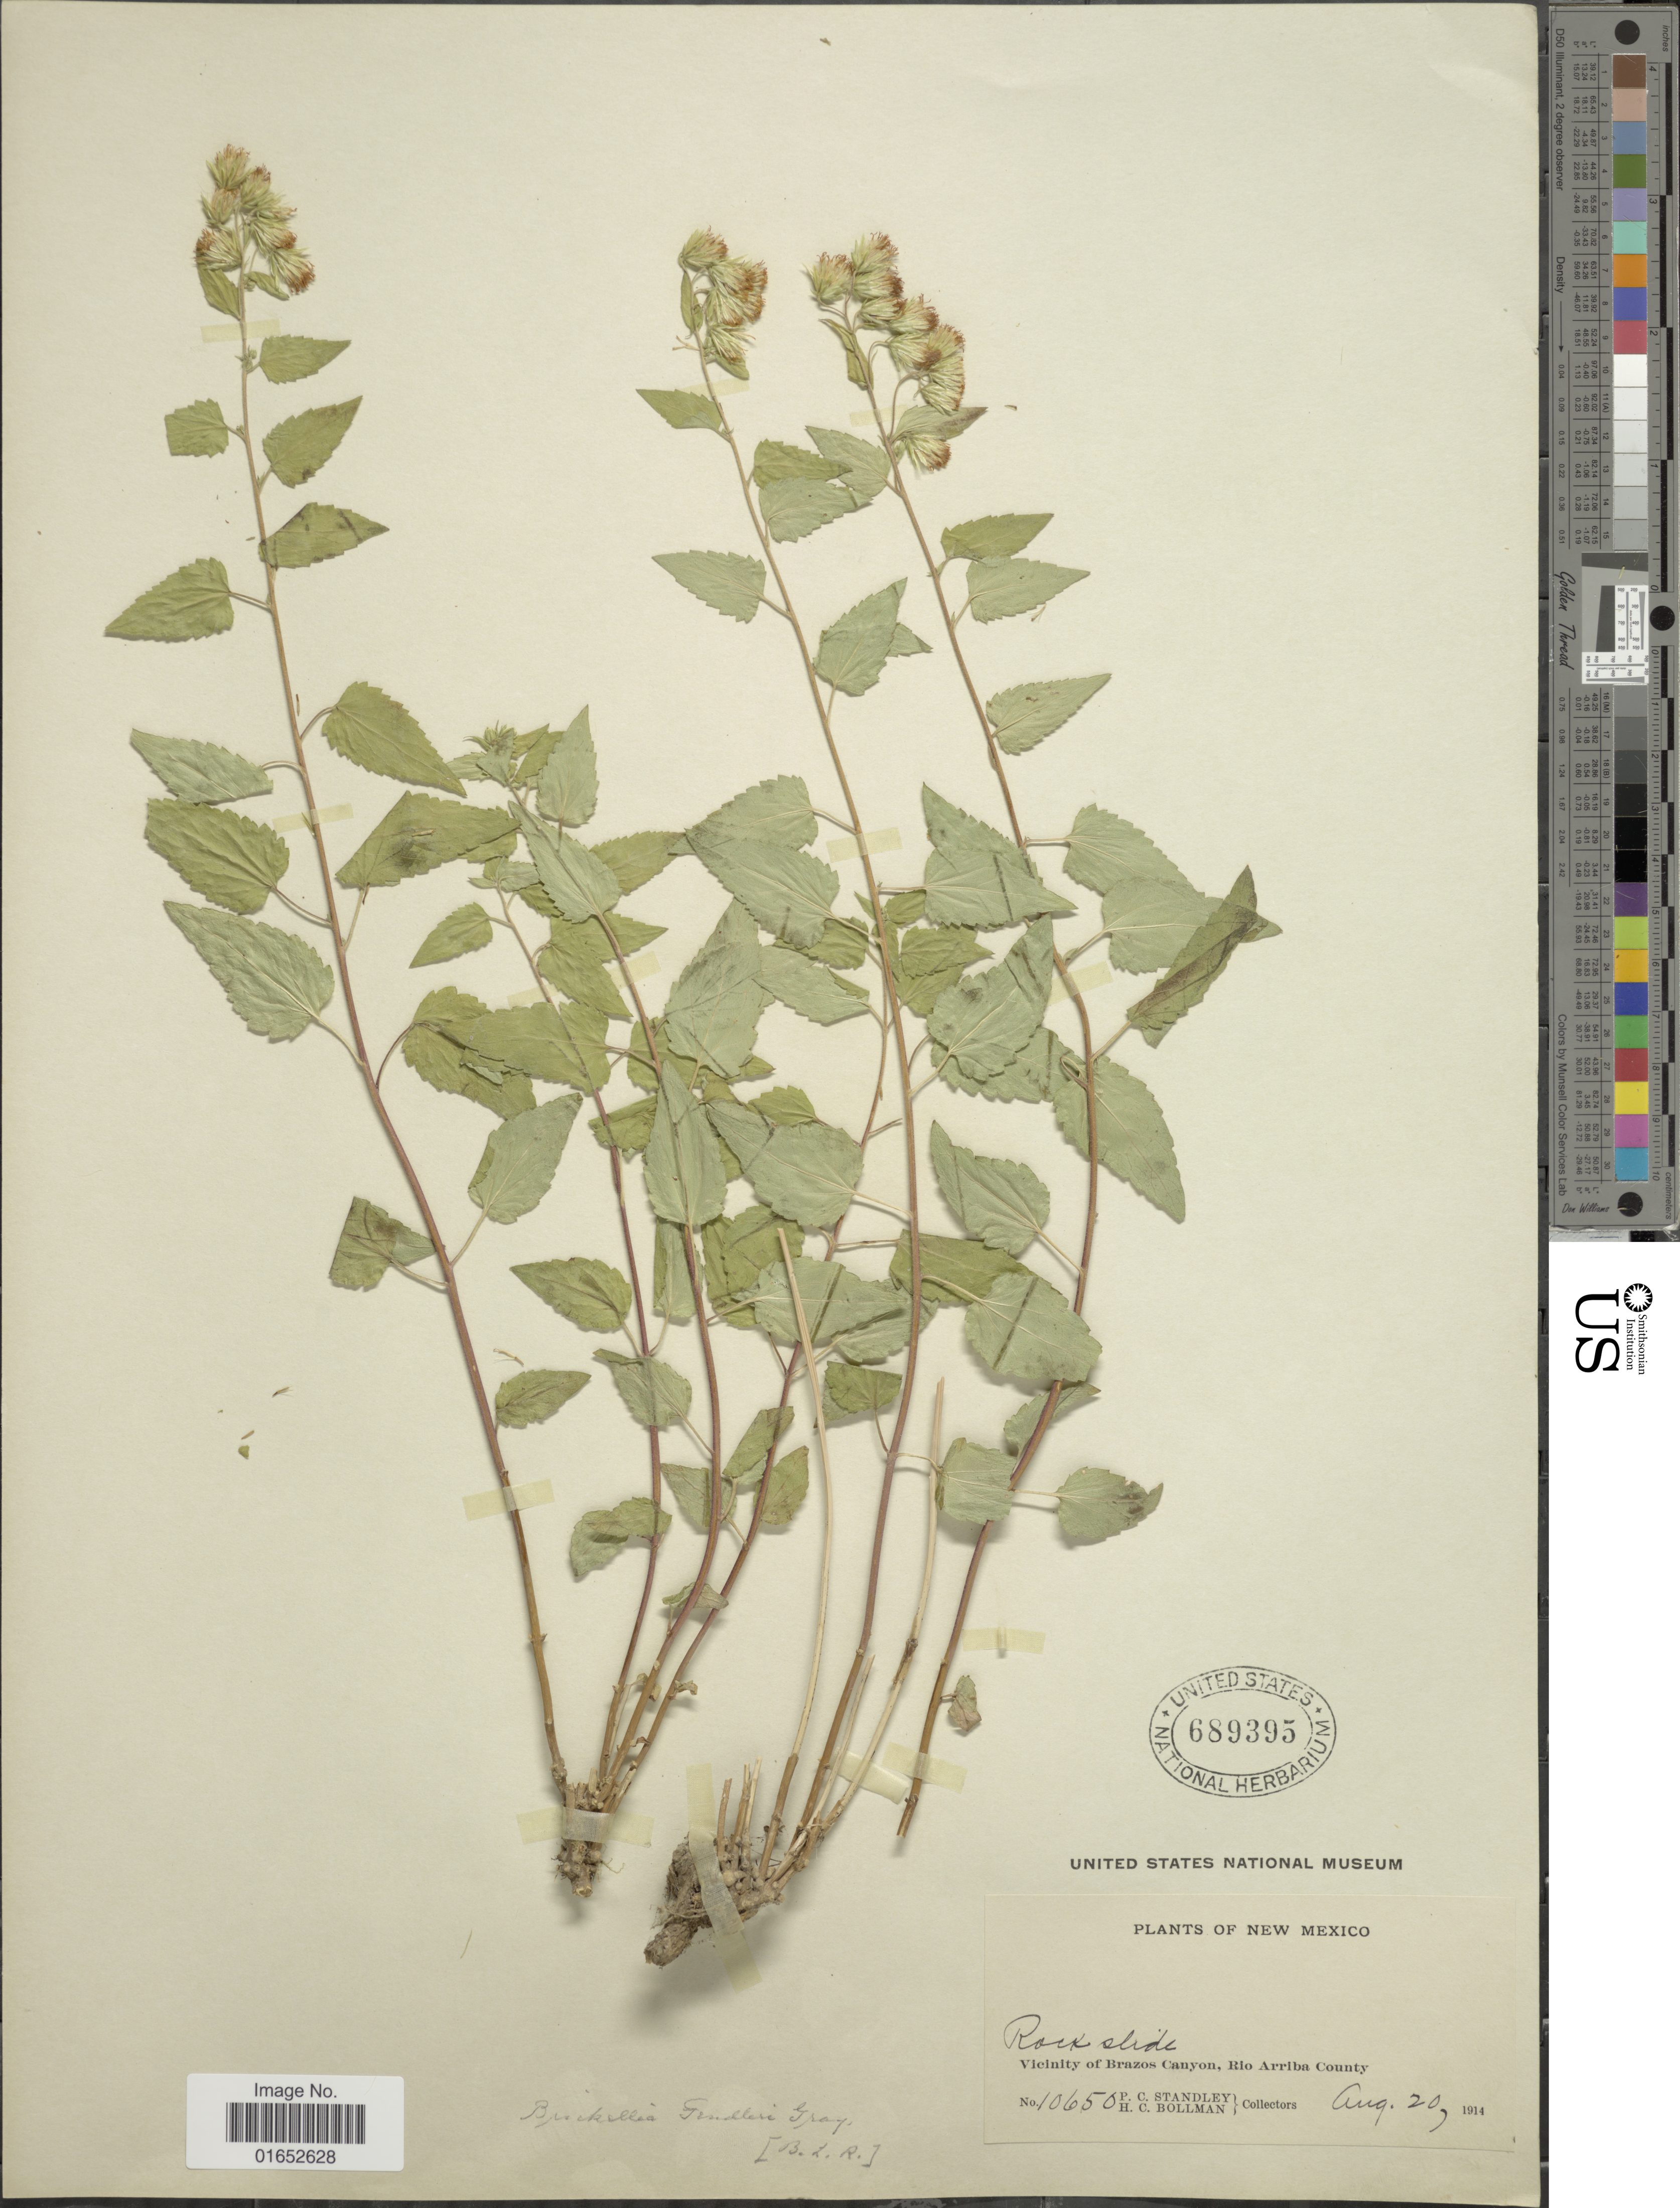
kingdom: Plantae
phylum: Tracheophyta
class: Magnoliopsida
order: Asterales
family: Asteraceae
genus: Brickelliastrum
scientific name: Brickelliastrum fendleri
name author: (A. Gray) R.M. King & H. Rob.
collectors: P. C. Standley & H. C. Bollman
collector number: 10650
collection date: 1914-08-20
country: United States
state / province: New Mexico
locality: Rock slide, Vicinity of Brazos Canyon, Rio Arriba County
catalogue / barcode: US 689395